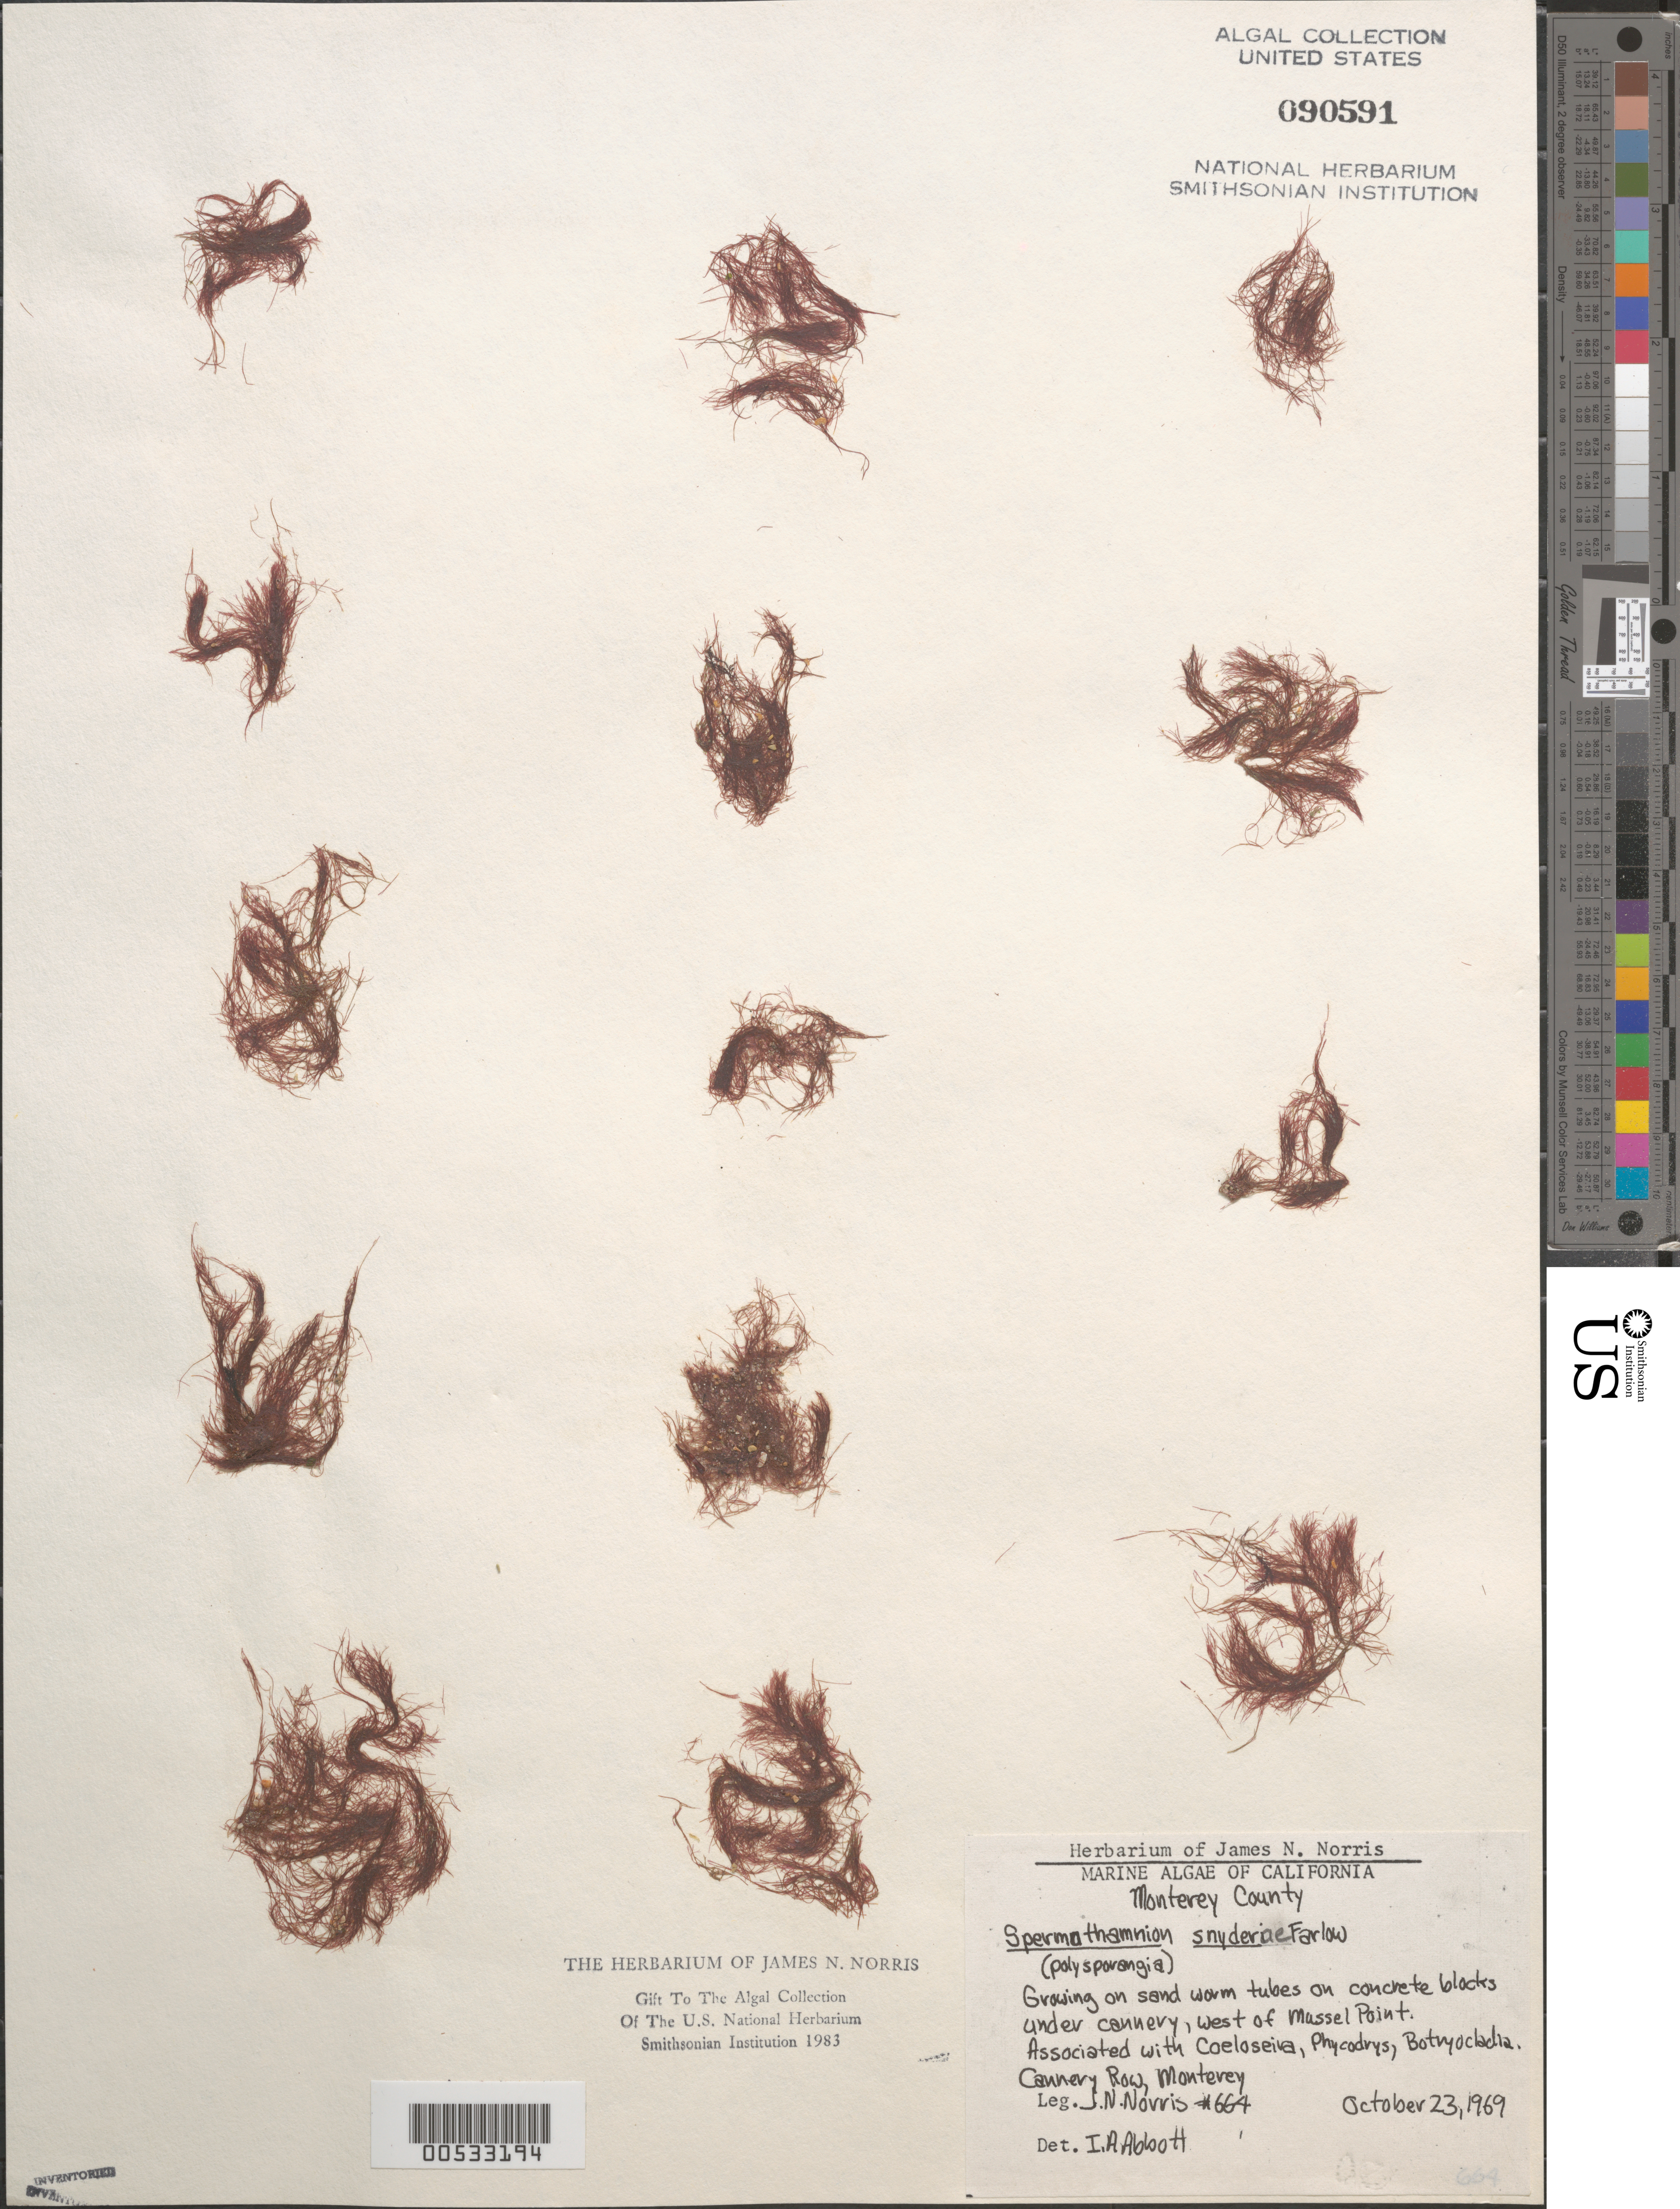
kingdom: Plantae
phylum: Rhodophyta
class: Florideophyceae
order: Ceramiales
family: Wrangeliaceae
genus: Tiffaniella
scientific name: Tiffaniella snyderae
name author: (Farl.) I.A. Abbott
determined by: Algae name updating Project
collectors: J. N. Norris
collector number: JN-664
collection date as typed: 23 Oct 1969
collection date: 1969-10-23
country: United States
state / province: California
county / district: Monterey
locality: Cannery Row, Monterey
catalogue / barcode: US 90591